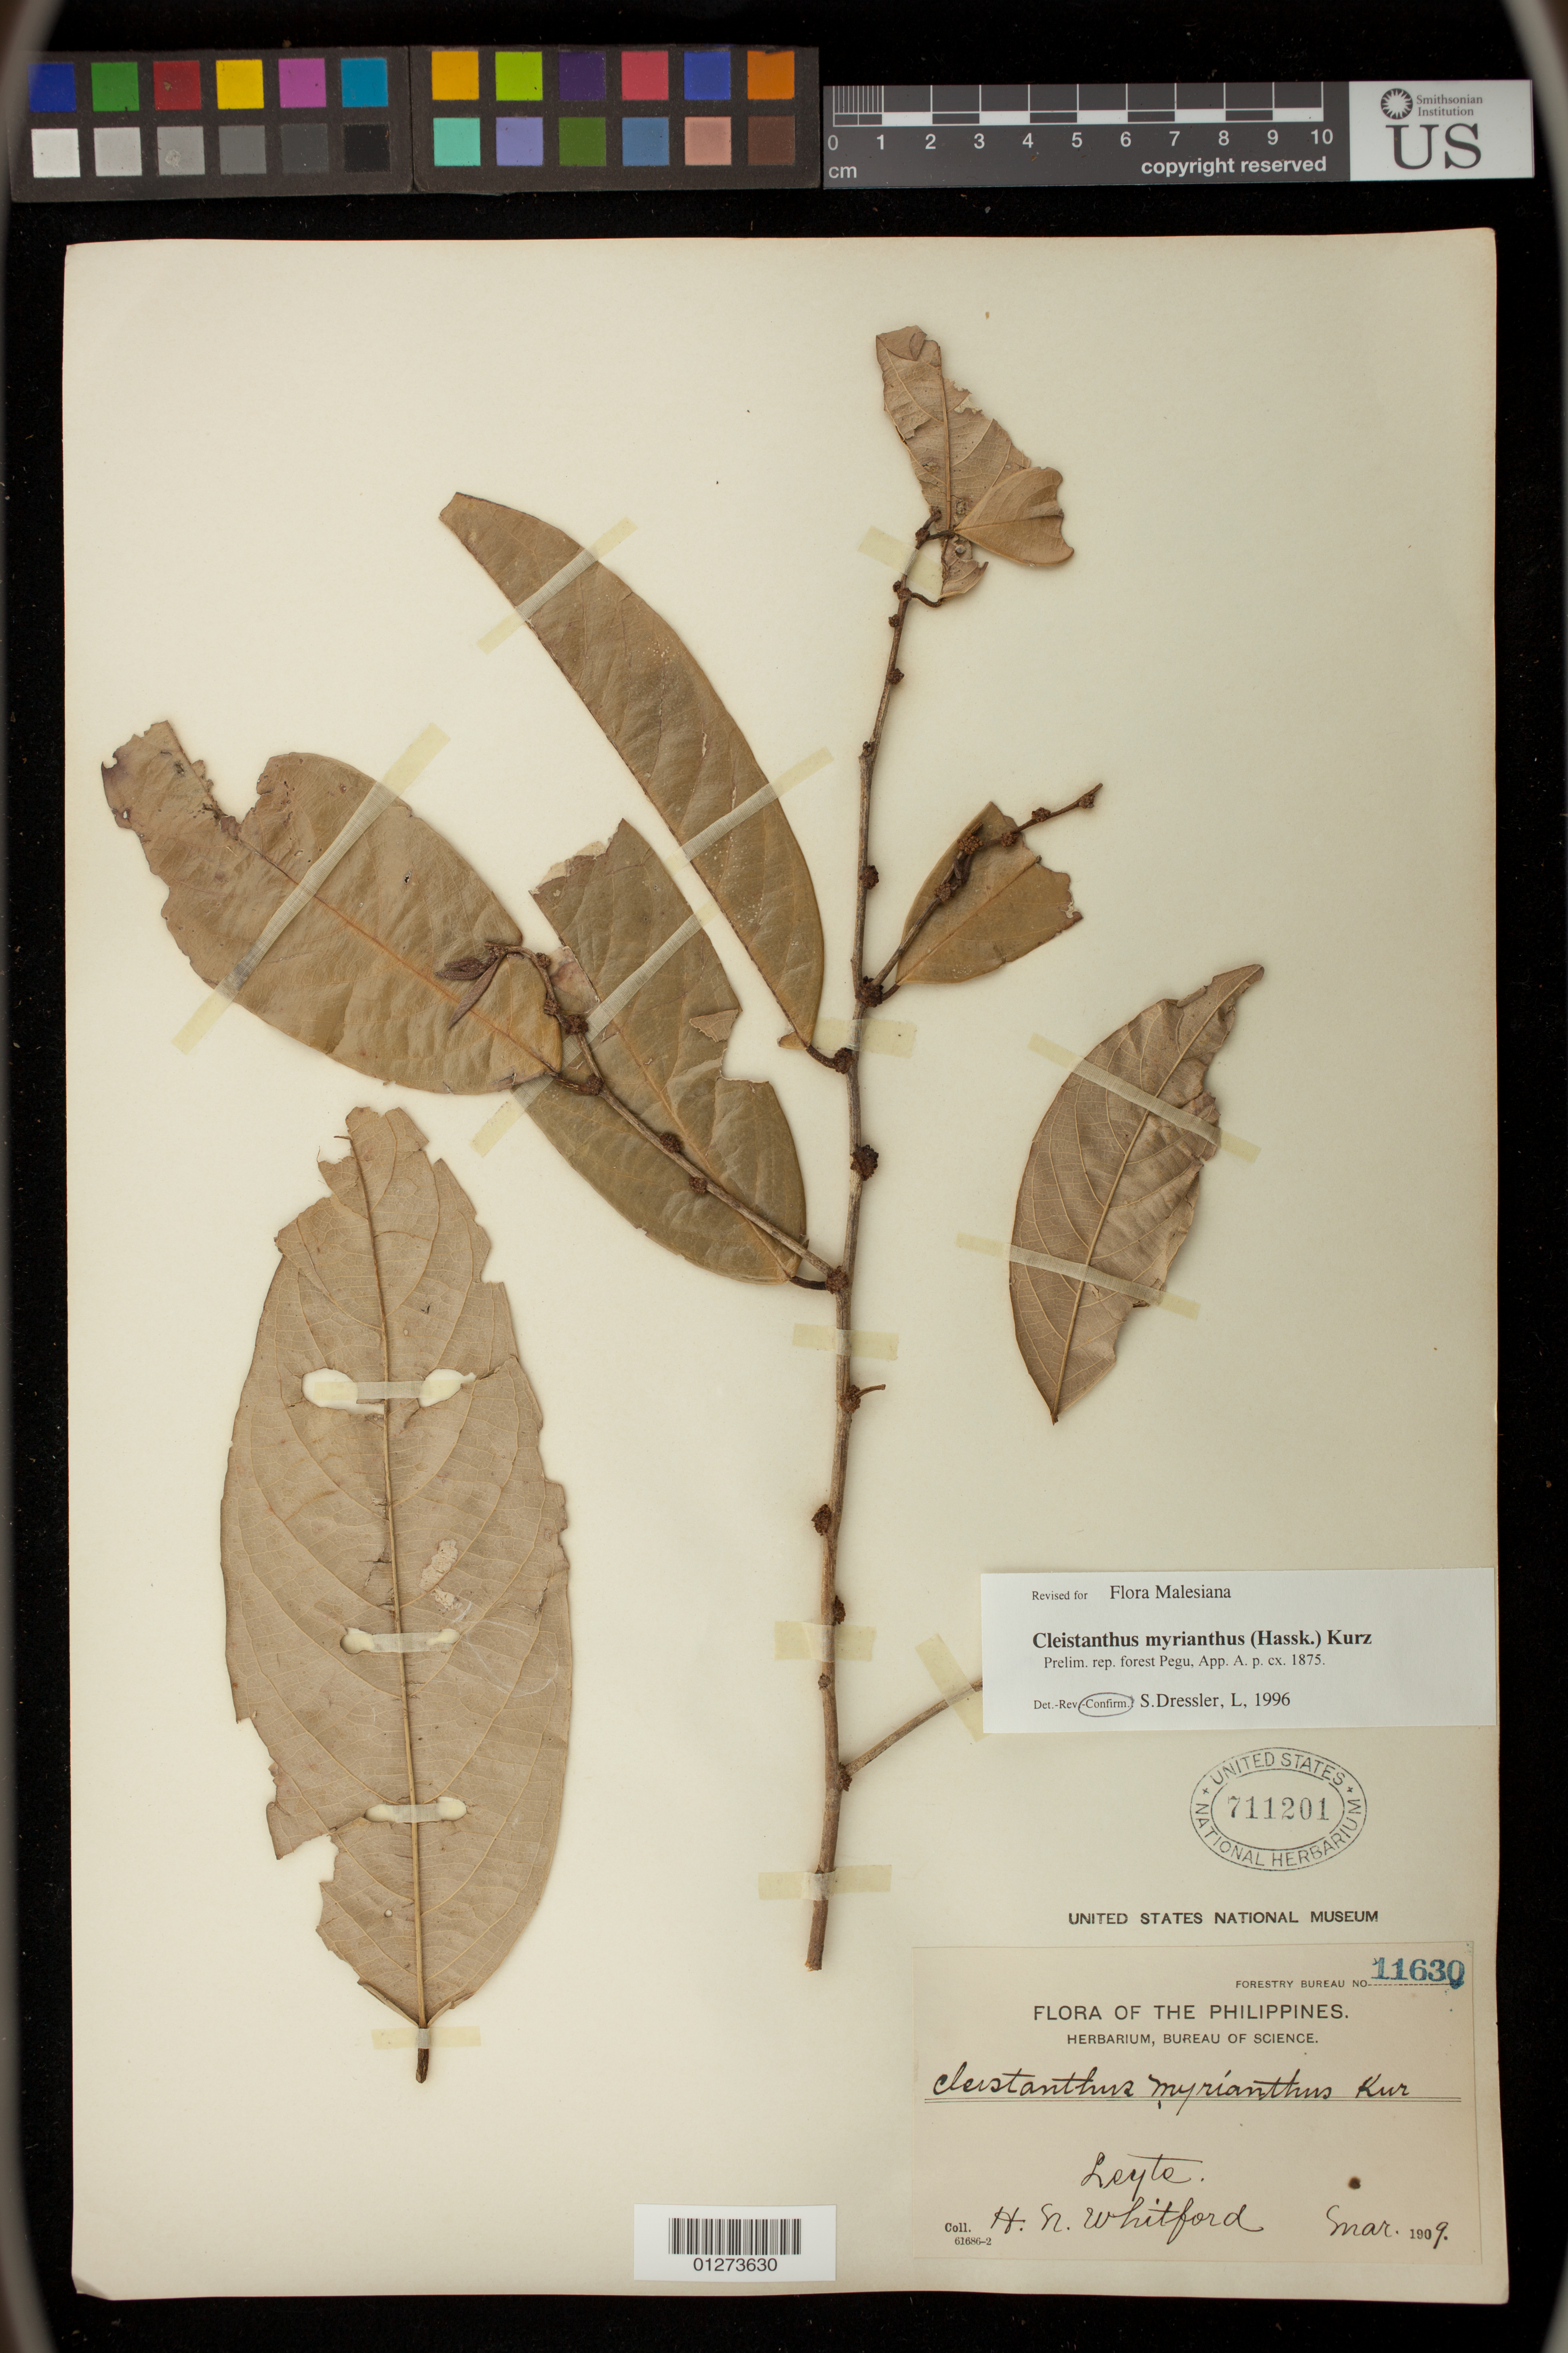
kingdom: Plantae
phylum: Tracheophyta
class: Magnoliopsida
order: Malpighiales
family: Phyllanthaceae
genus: Cleistanthus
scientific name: Cleistanthus myrianthus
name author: (Hassk.) Kurz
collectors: H. N. Whitford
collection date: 1909-03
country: Philippines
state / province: Eastern Visayas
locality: Leyte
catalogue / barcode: US 711201